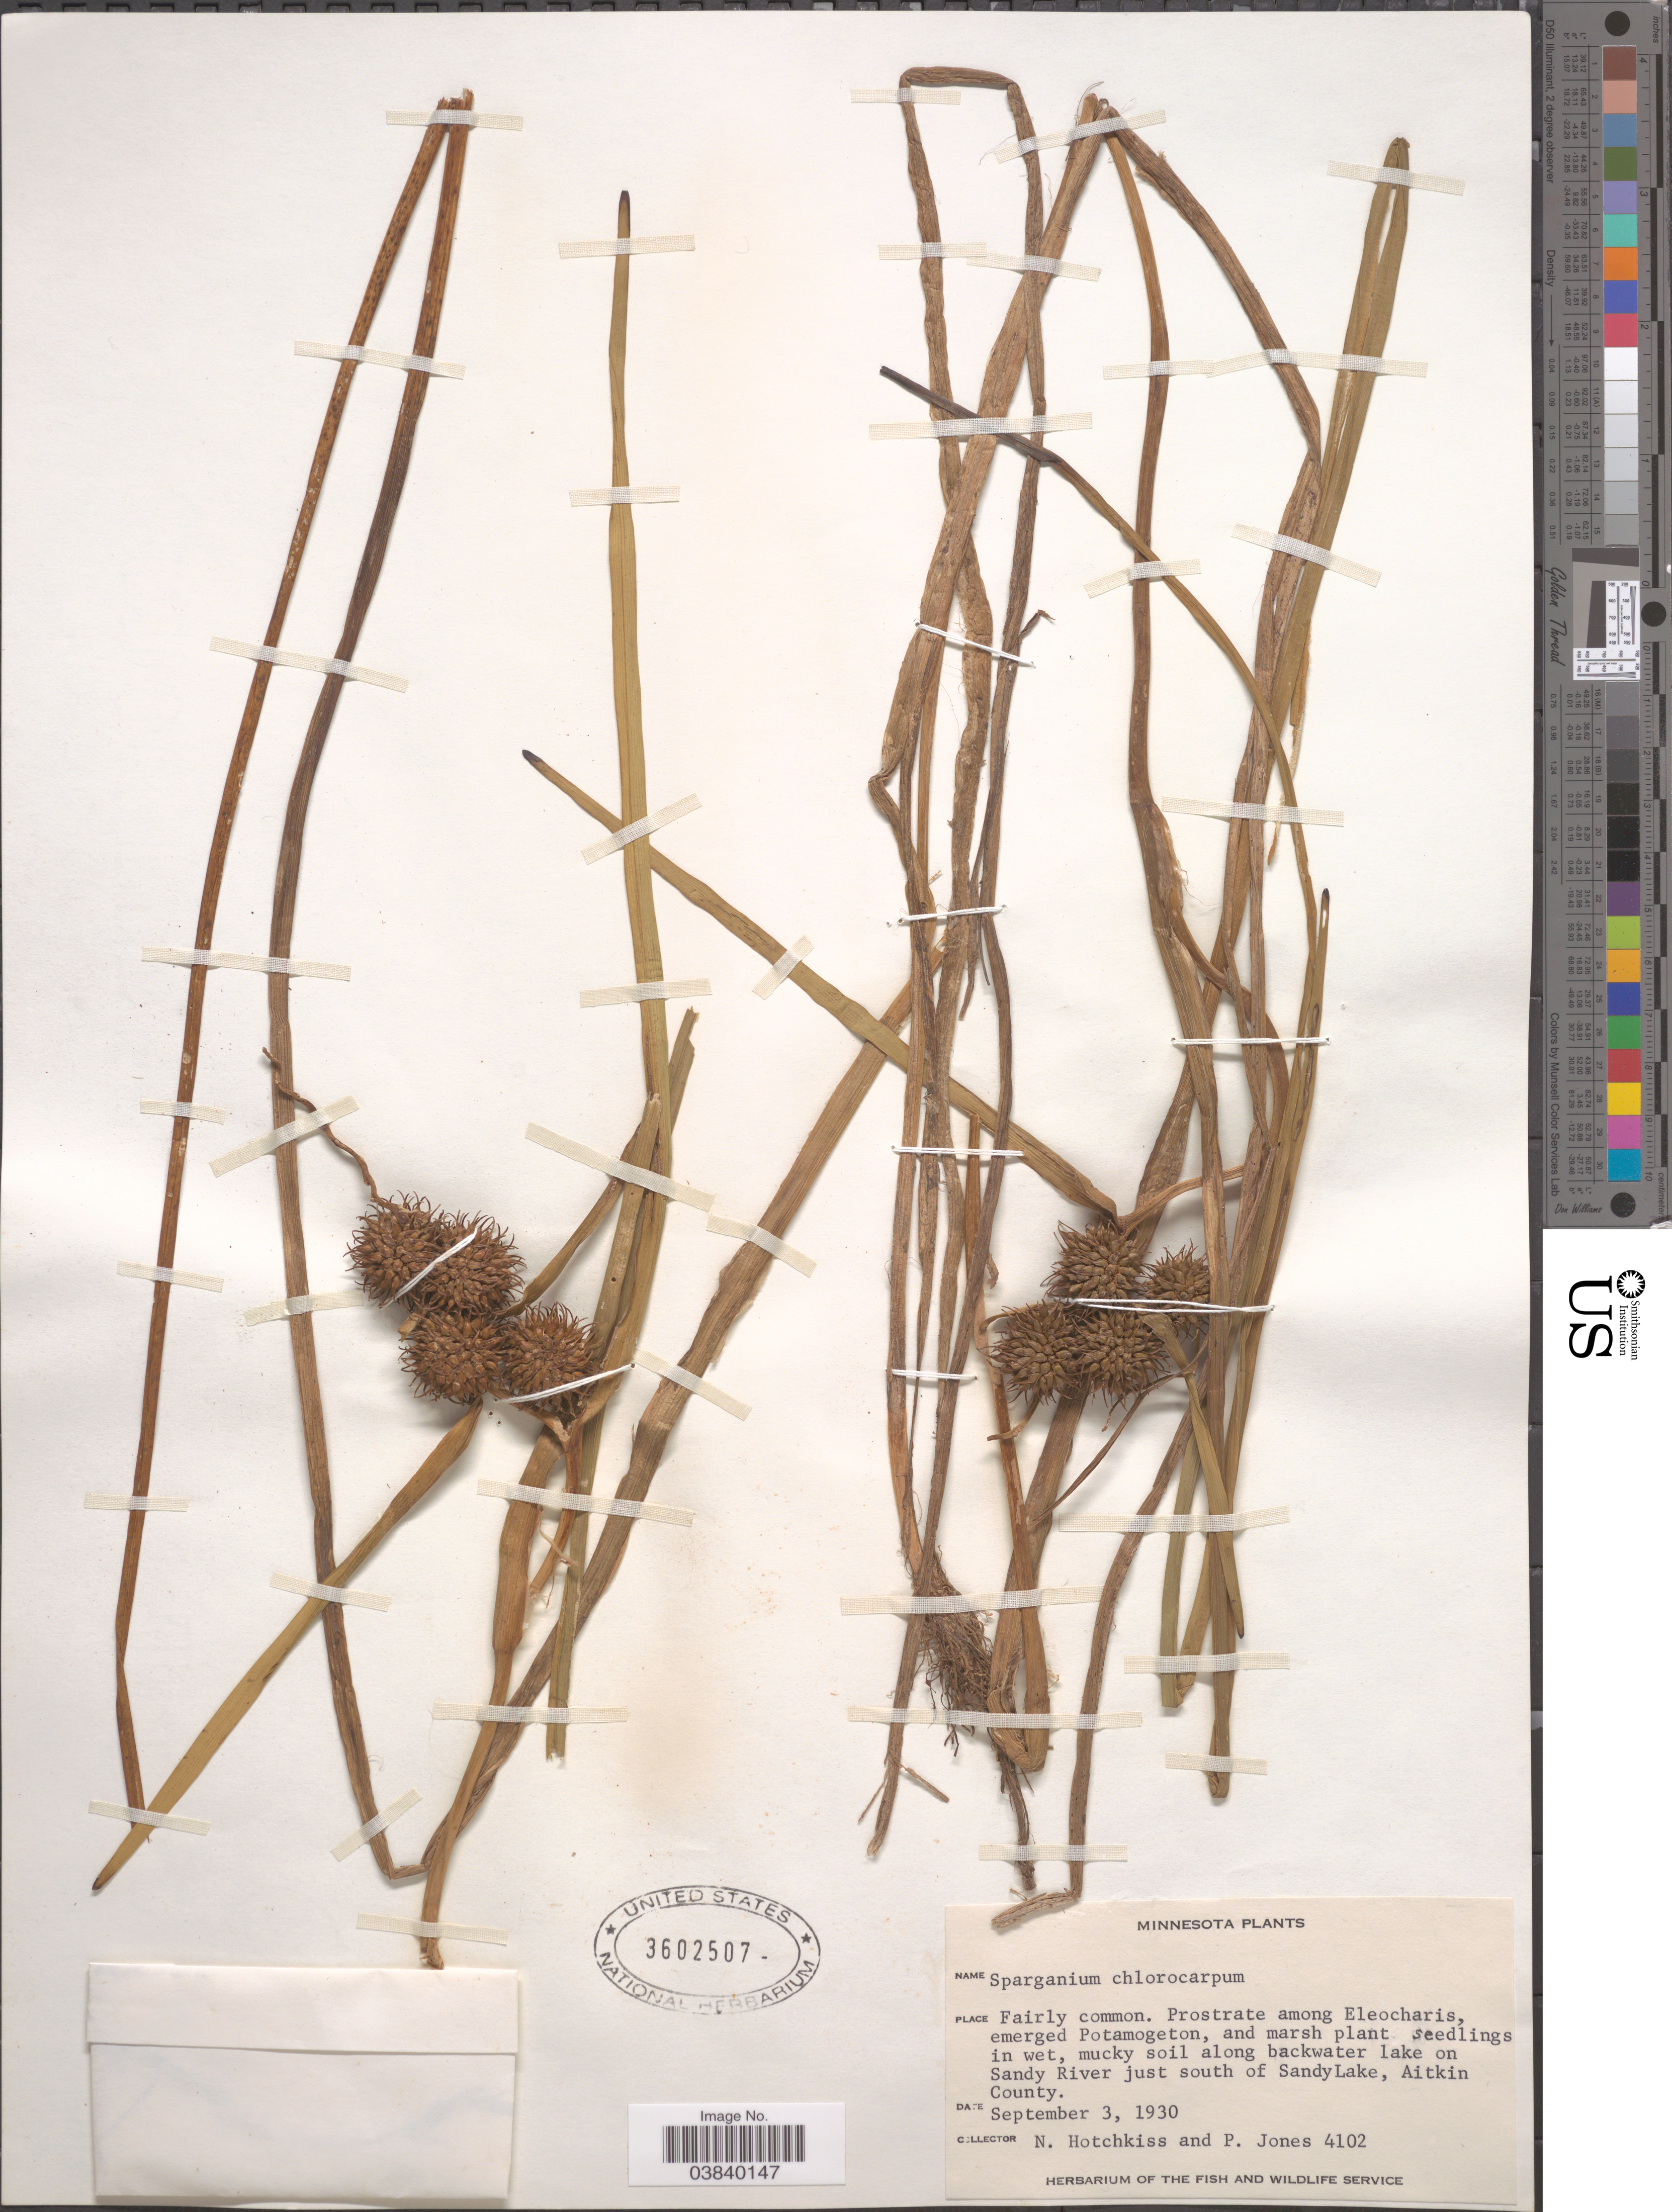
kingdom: Plantae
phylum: Tracheophyta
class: Liliopsida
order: Poales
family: Typhaceae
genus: Sparganium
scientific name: Sparganium chlorocarpum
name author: Rydb.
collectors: N. Hotchkiss & P. Jones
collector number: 4102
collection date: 1930-09-03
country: United States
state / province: Minnesota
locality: Mucky soil along blackwater lake on Sandy River just south of Sandy Lake, Aitkin County.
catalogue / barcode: US 3602507